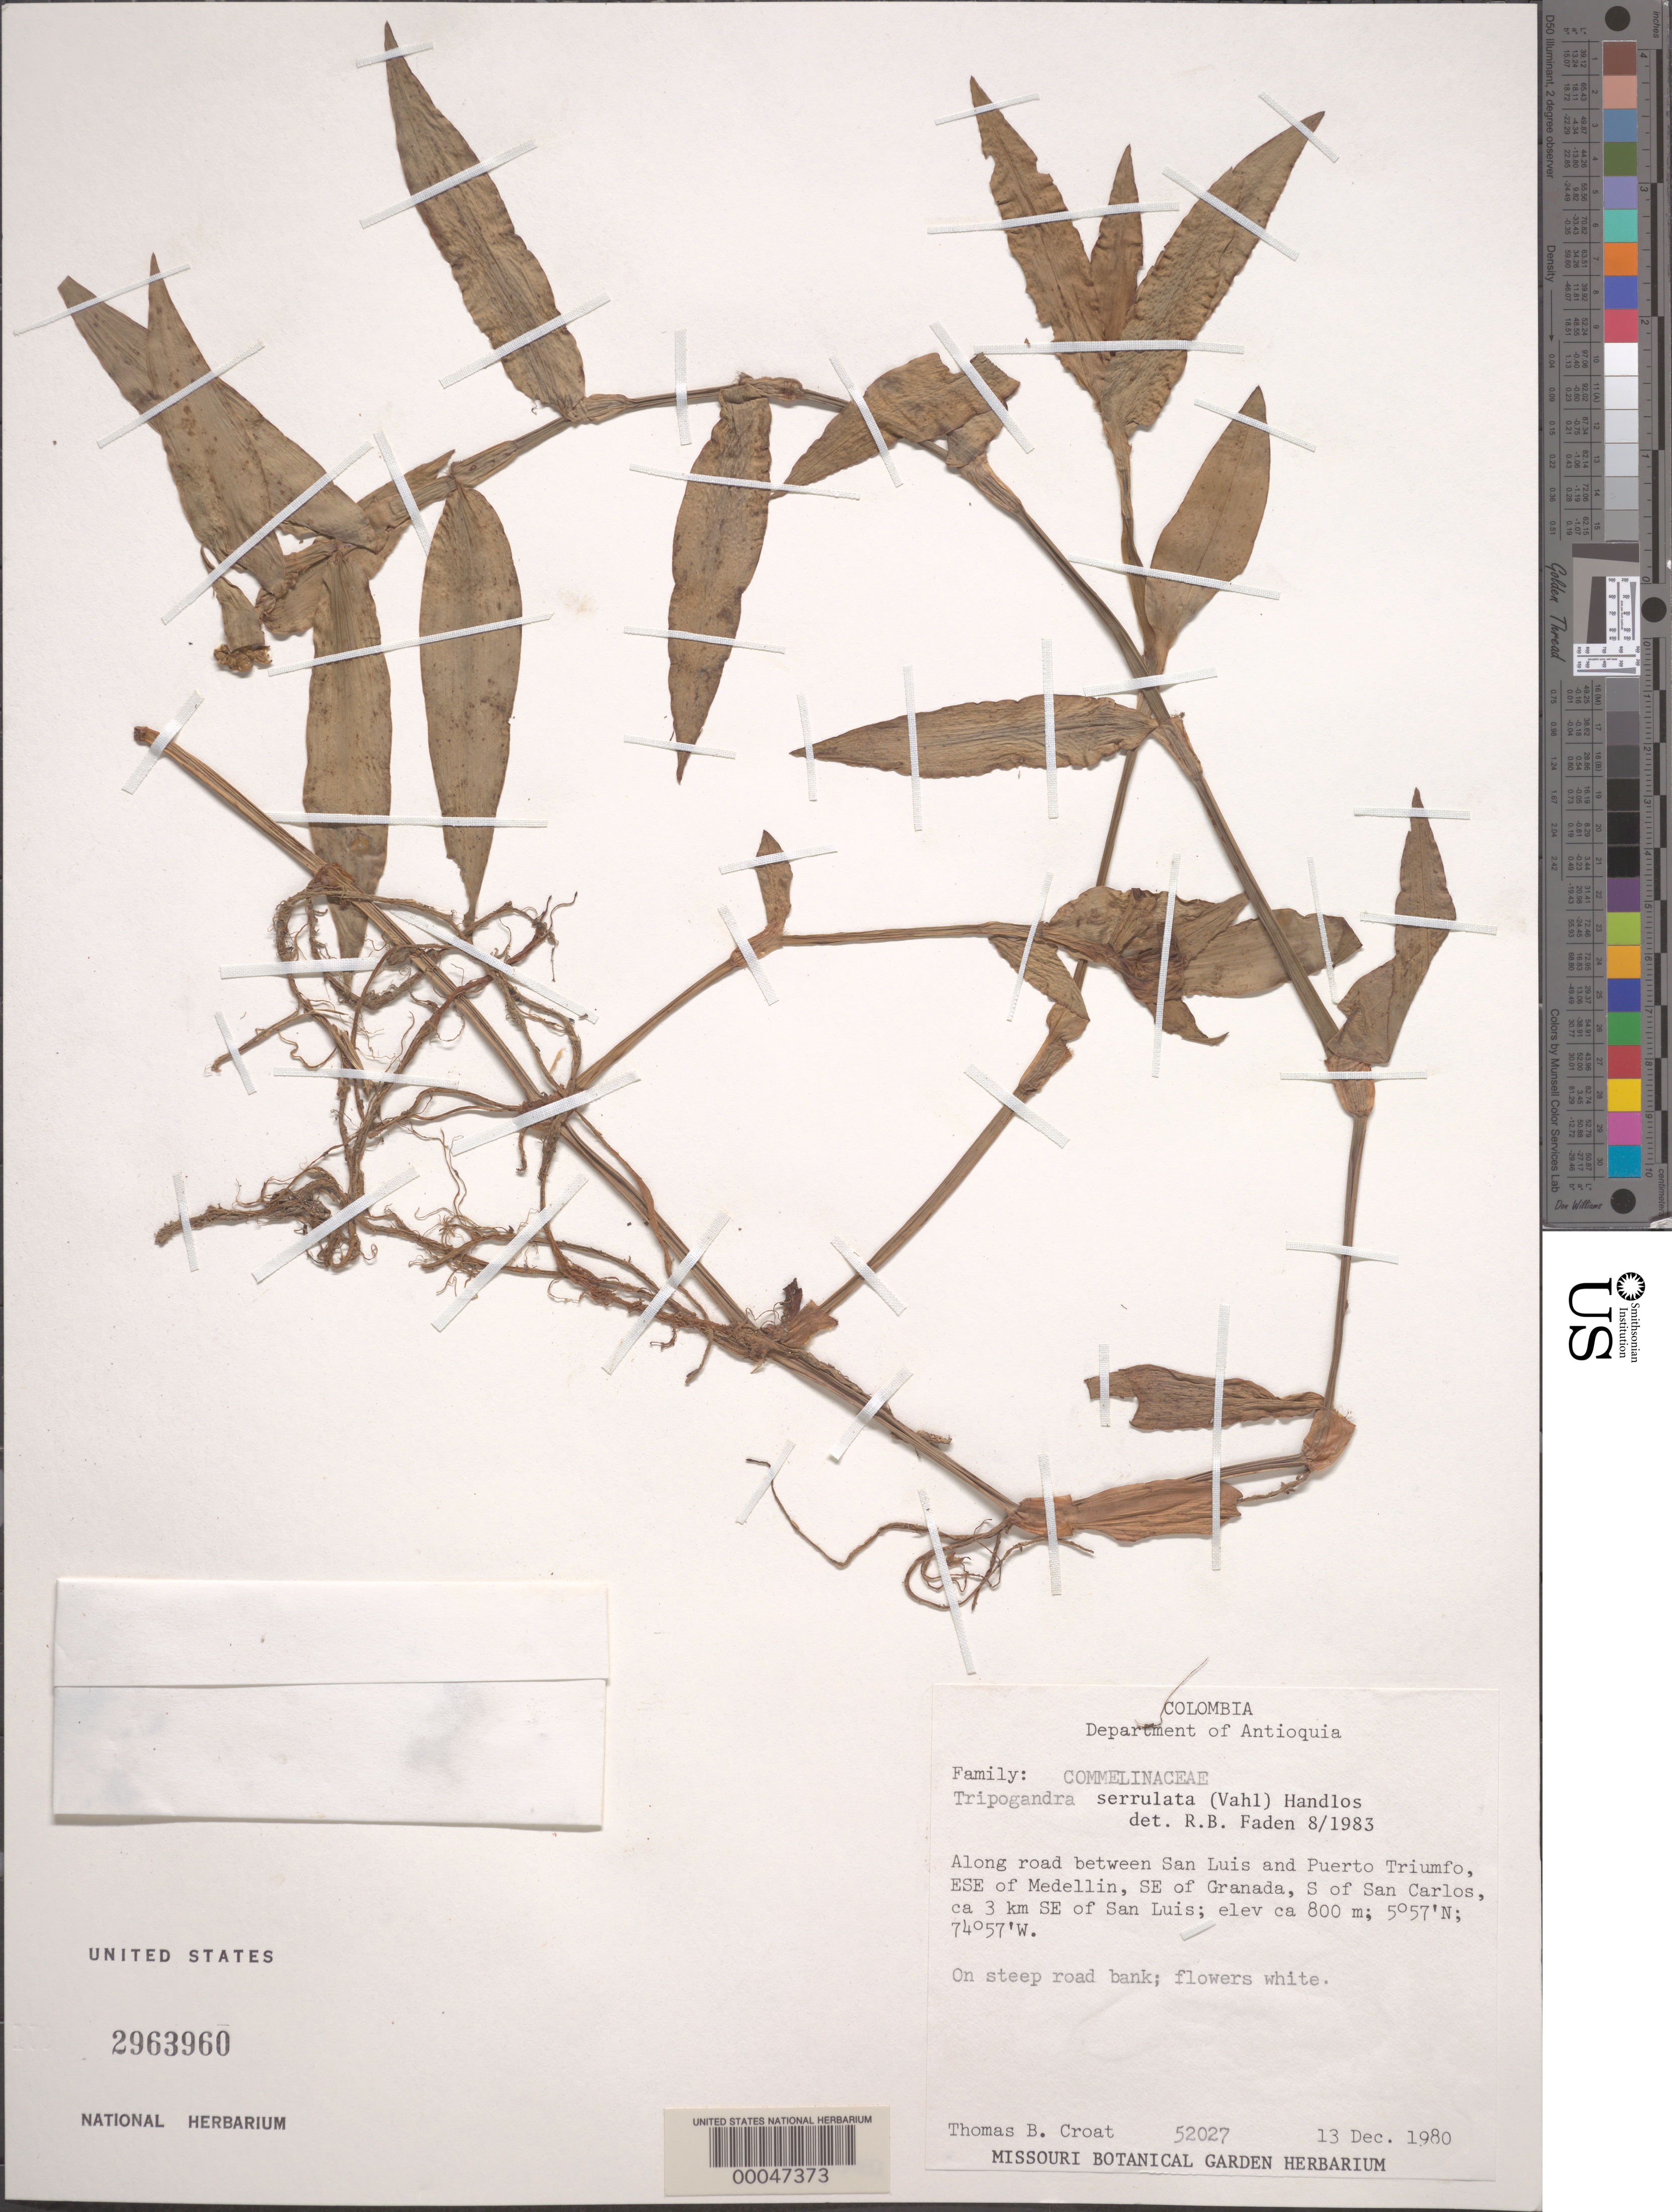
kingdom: Plantae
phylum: Tracheophyta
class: Liliopsida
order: Commelinales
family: Commelinaceae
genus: Tripogandra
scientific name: Tripogandra serrulata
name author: (Vahl) Handlos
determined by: Faden, Robert B., (US), Smithsonian Institution - National Museum of Natural History (UNITED STATES)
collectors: T. B. Croat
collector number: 52027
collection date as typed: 13 Dec 1980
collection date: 1980-12-13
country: Colombia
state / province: Antioquia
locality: Between San Luis and Puerto Triumfo, ESE of Medellin, SE of Granada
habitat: Steep roadside bank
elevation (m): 800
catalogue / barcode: US 2963960